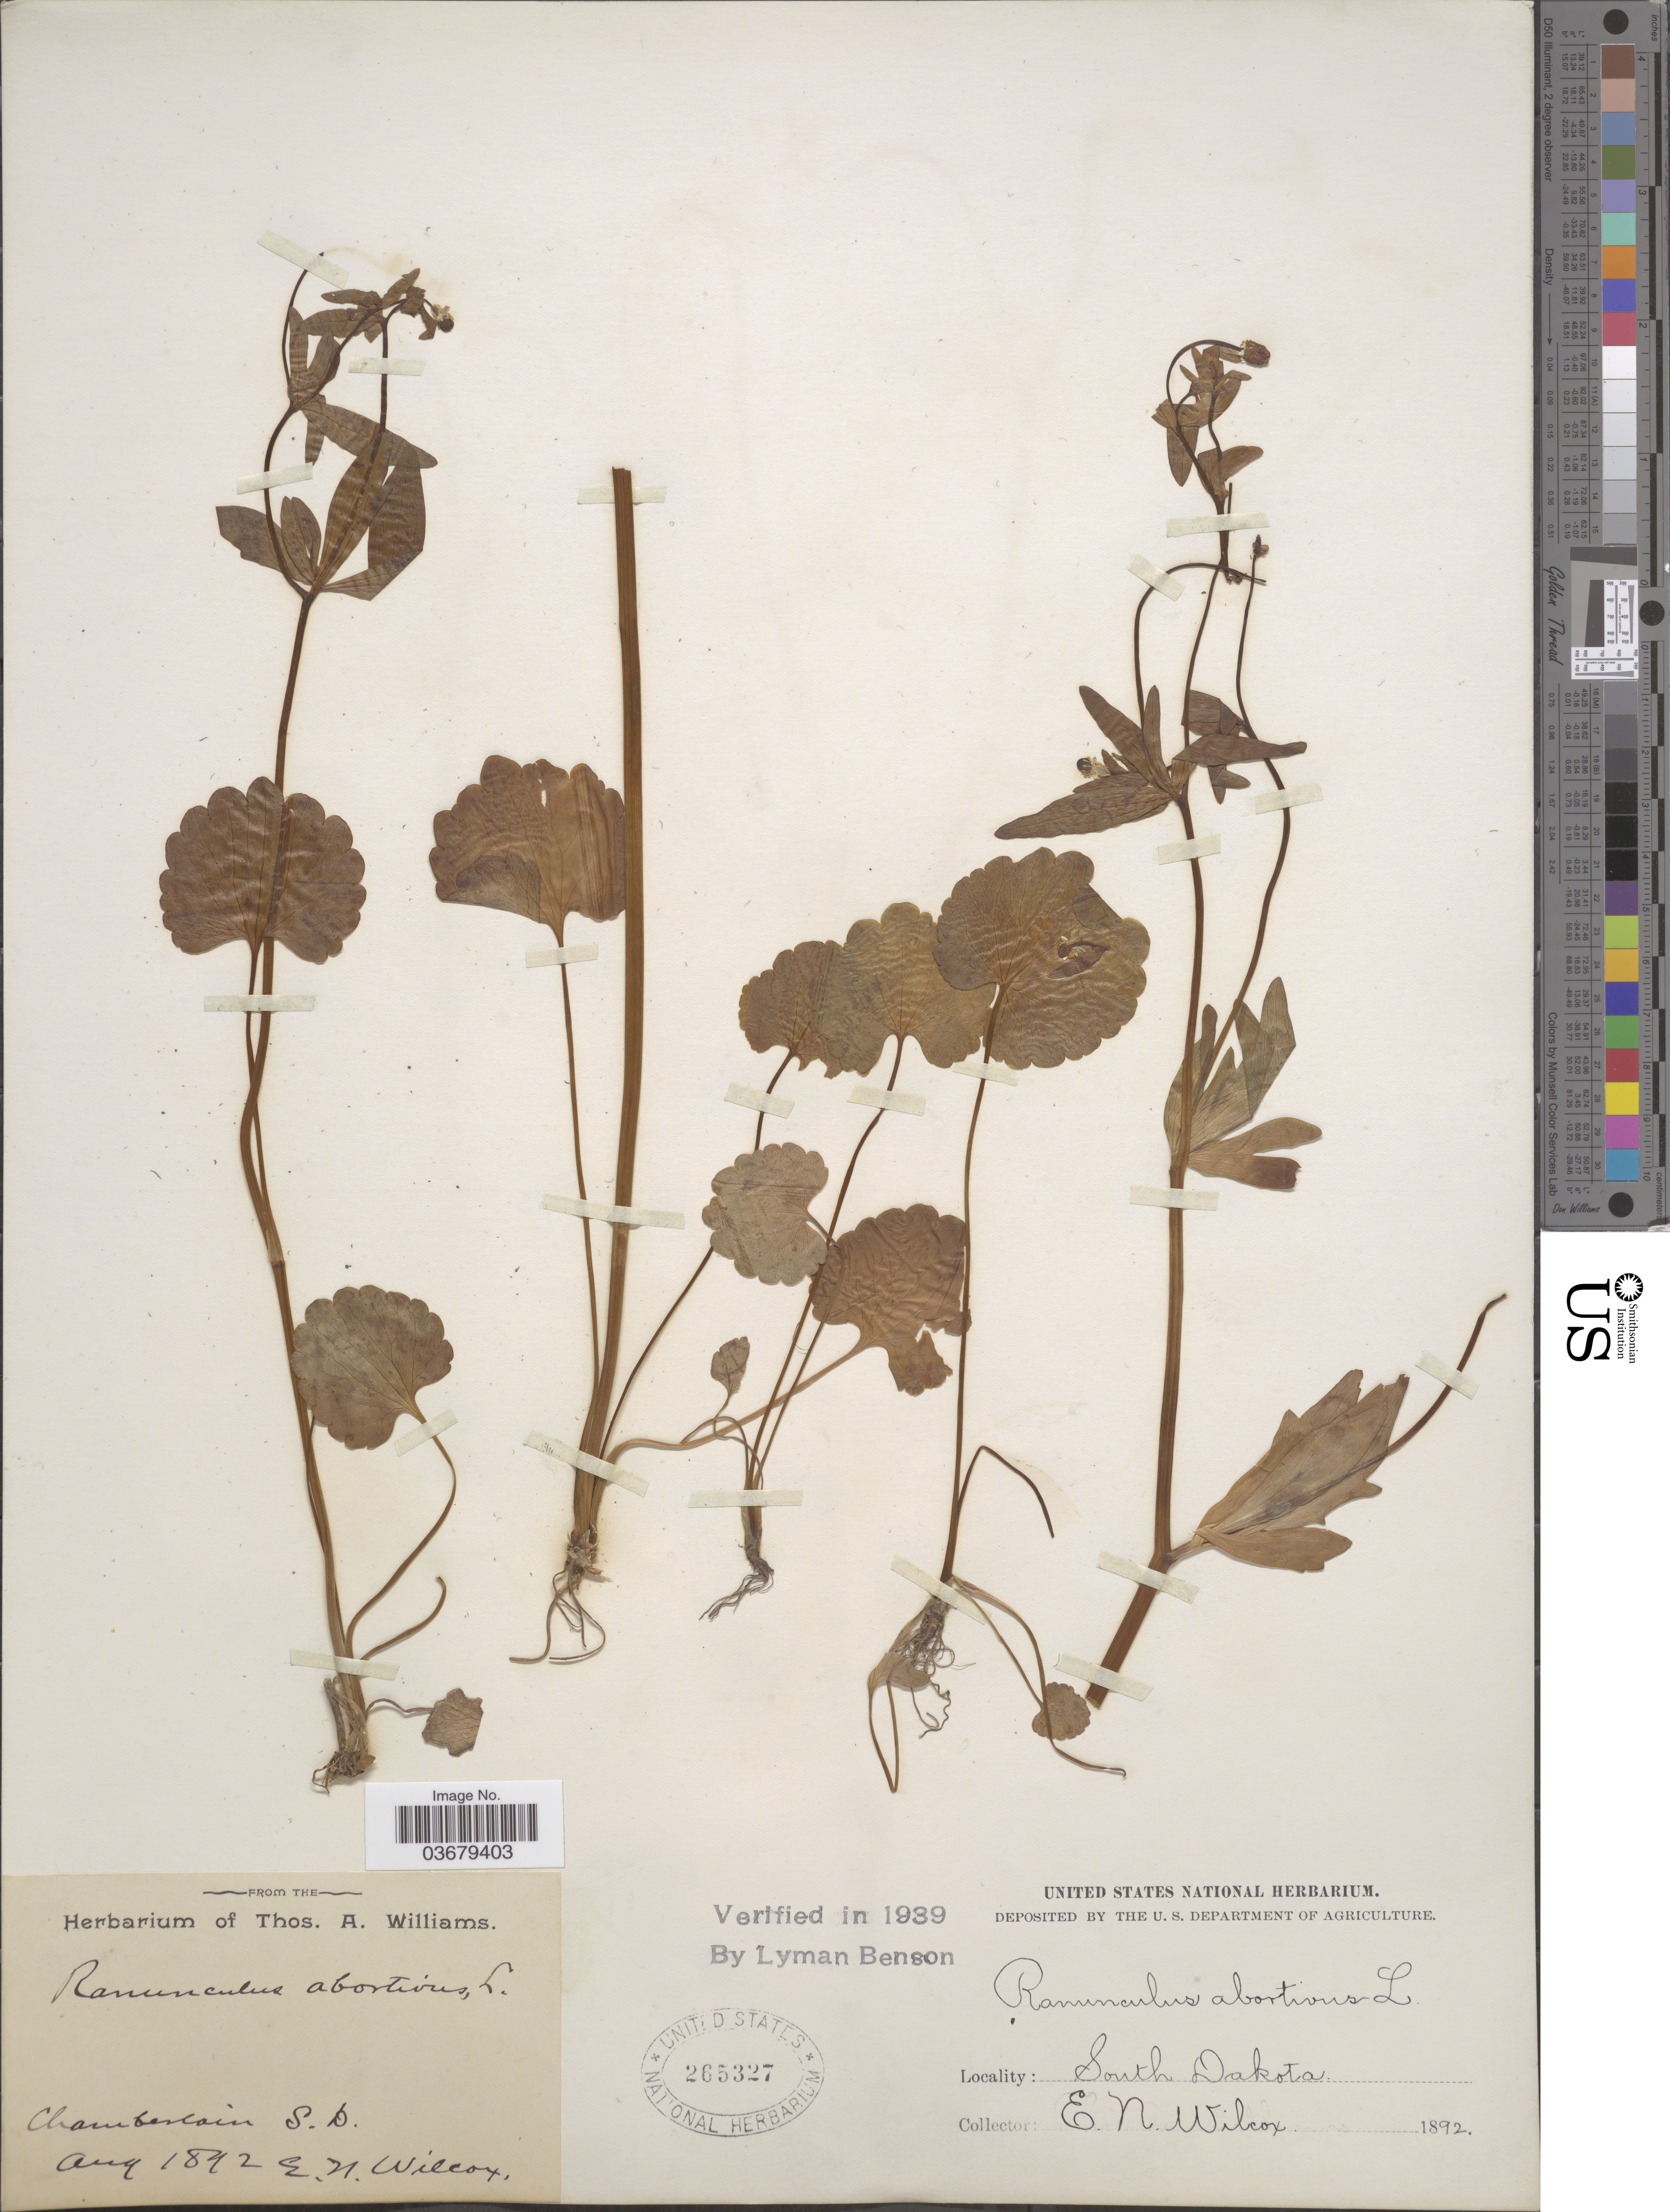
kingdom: Plantae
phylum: Tracheophyta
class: Magnoliopsida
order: Ranunculales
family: Ranunculaceae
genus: Ranunculus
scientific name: Ranunculus abortivus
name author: L.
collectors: E. Wilcox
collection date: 1892-08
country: United States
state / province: South Dakota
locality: Chamberlain.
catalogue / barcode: US 265327